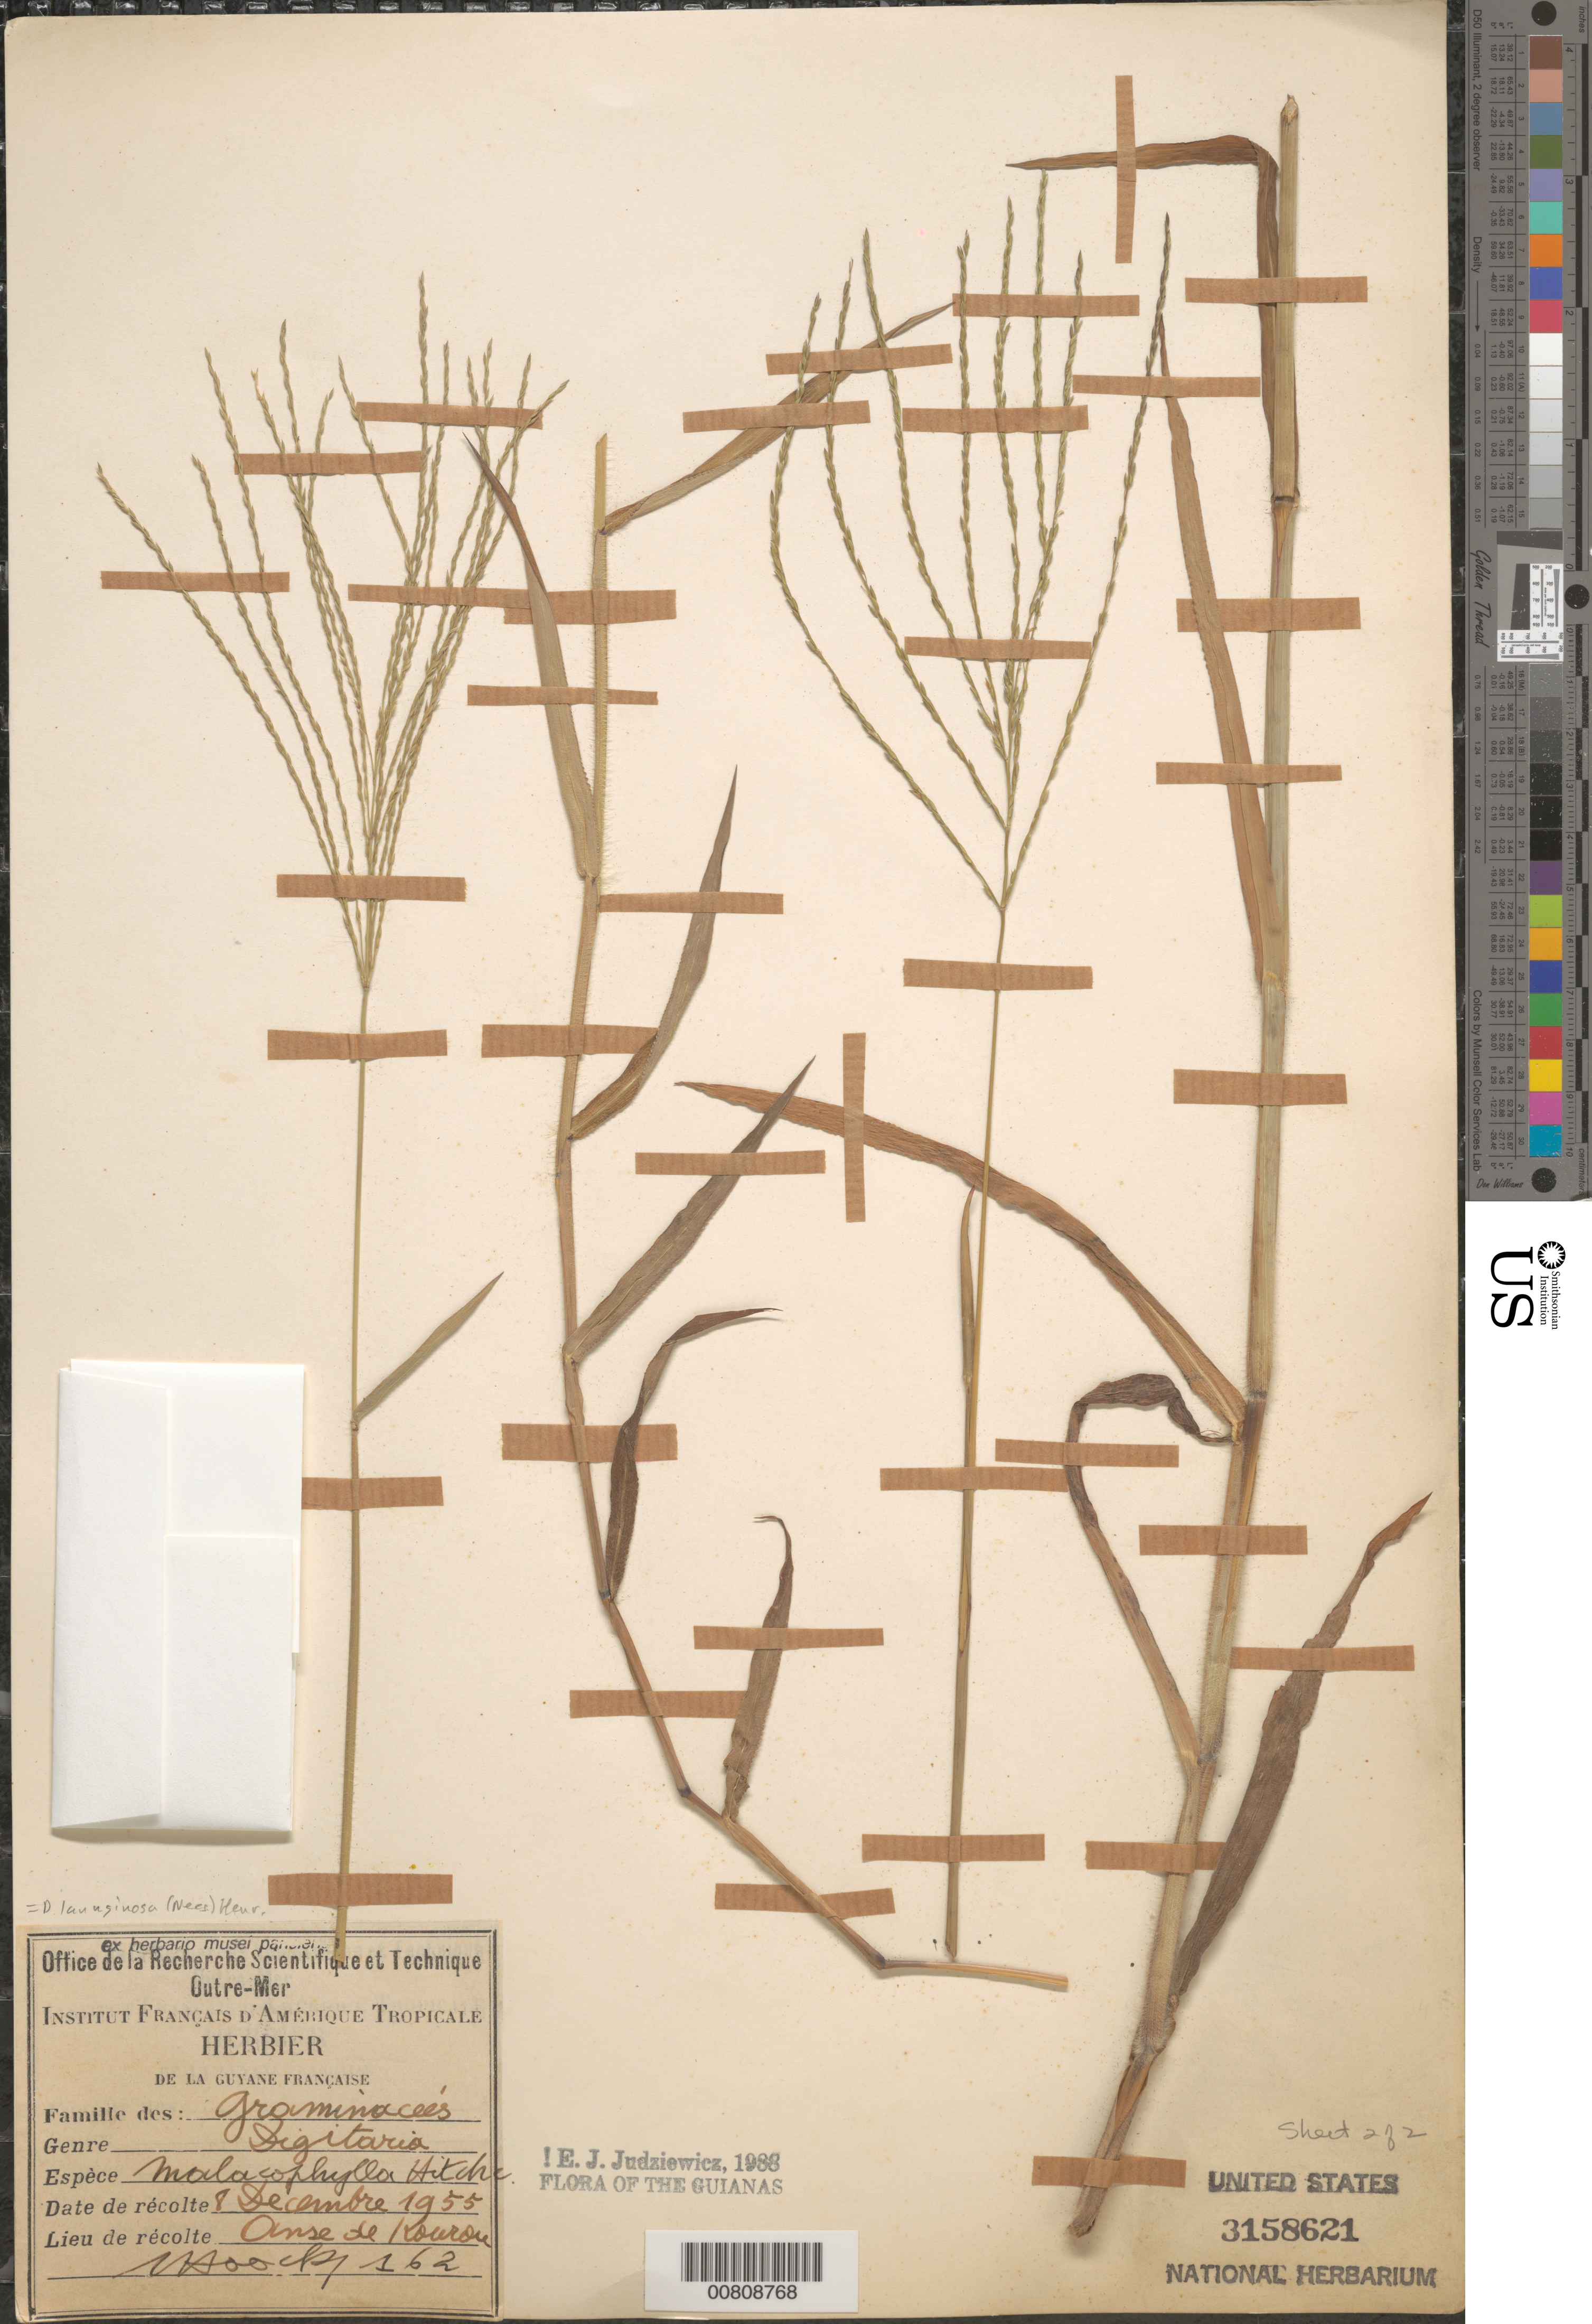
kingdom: Plantae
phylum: Tracheophyta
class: Liliopsida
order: Poales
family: Poaceae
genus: Digitaria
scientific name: Digitaria lanuginosa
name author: (Nees) Henr.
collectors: N. Hoock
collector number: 162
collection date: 1955-12-08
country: French Guiana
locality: Anse de Kourou. The Guianas.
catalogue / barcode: US 3158621